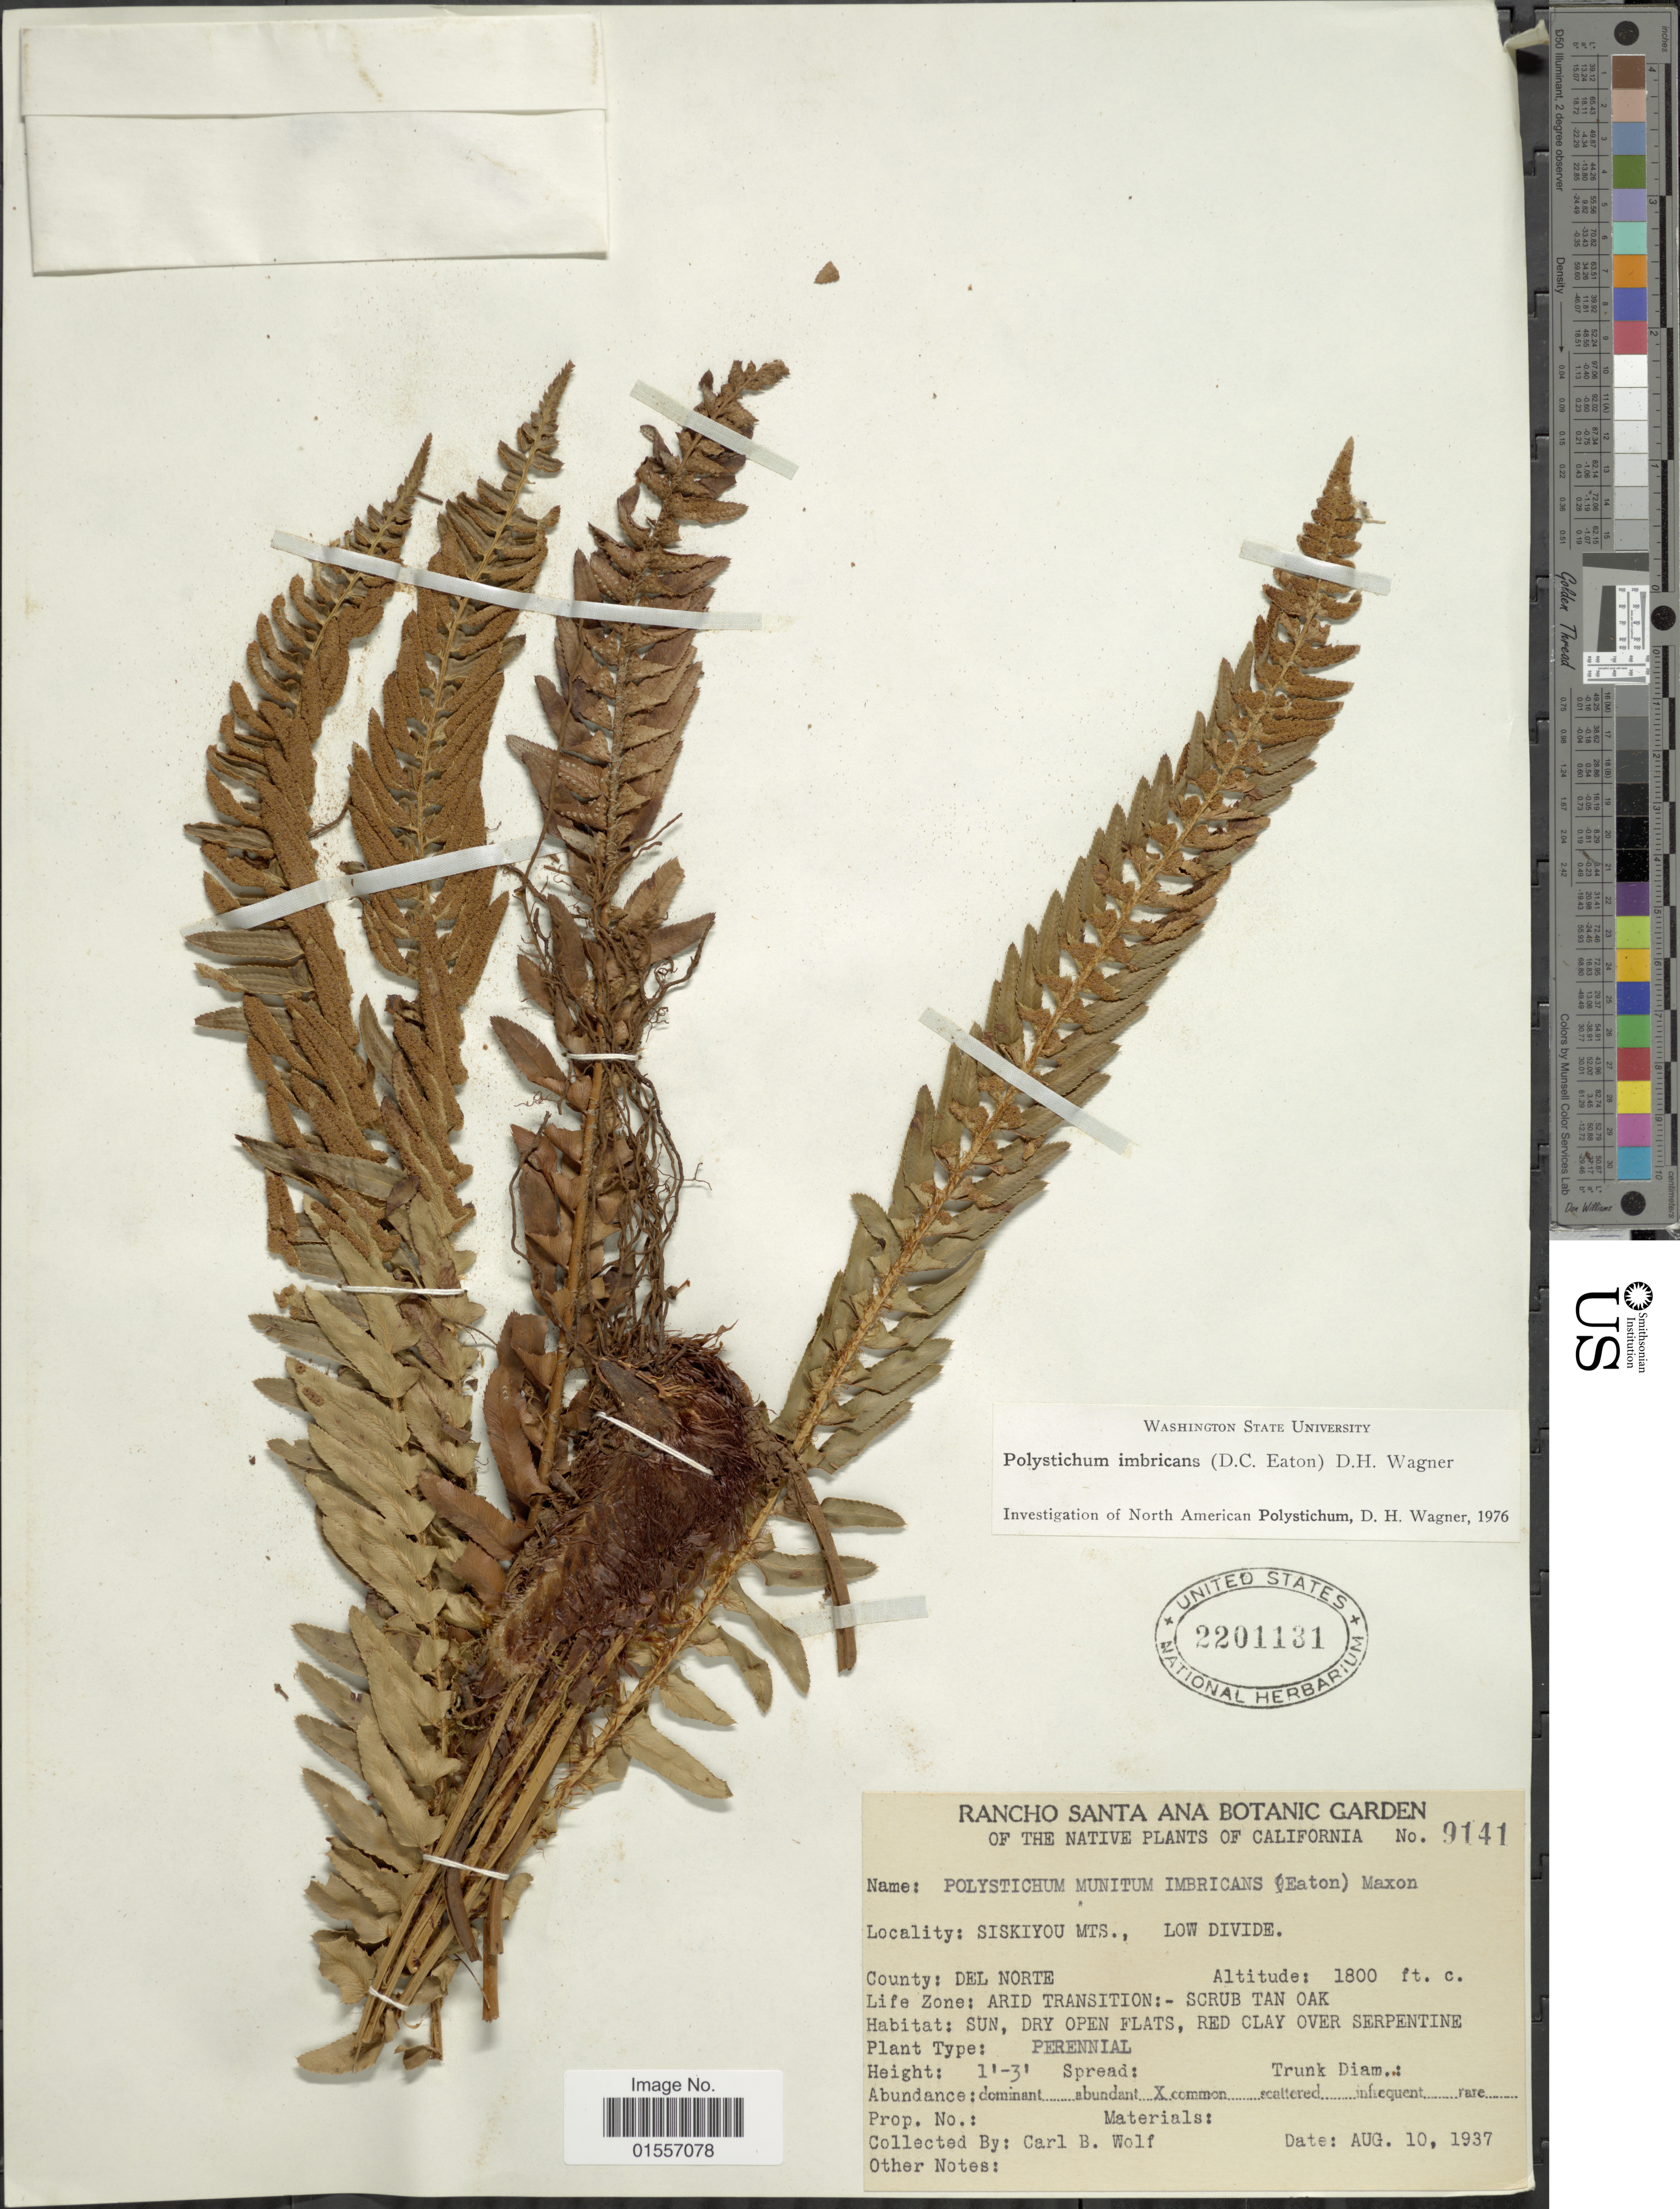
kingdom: Plantae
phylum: Tracheophyta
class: Polypodiopsida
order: Polypodiales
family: Dryopteridaceae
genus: Polystichum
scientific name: Polystichum imbricans subsp. imbricans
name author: (D.C. Eaton) D.H. Wagner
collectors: C. B. Wolf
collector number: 9141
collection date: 1937-08-10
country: United States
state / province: California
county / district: Del Norte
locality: Siskiyou Mts, Low Divide, Del Norte.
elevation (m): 549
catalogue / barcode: US 2201131